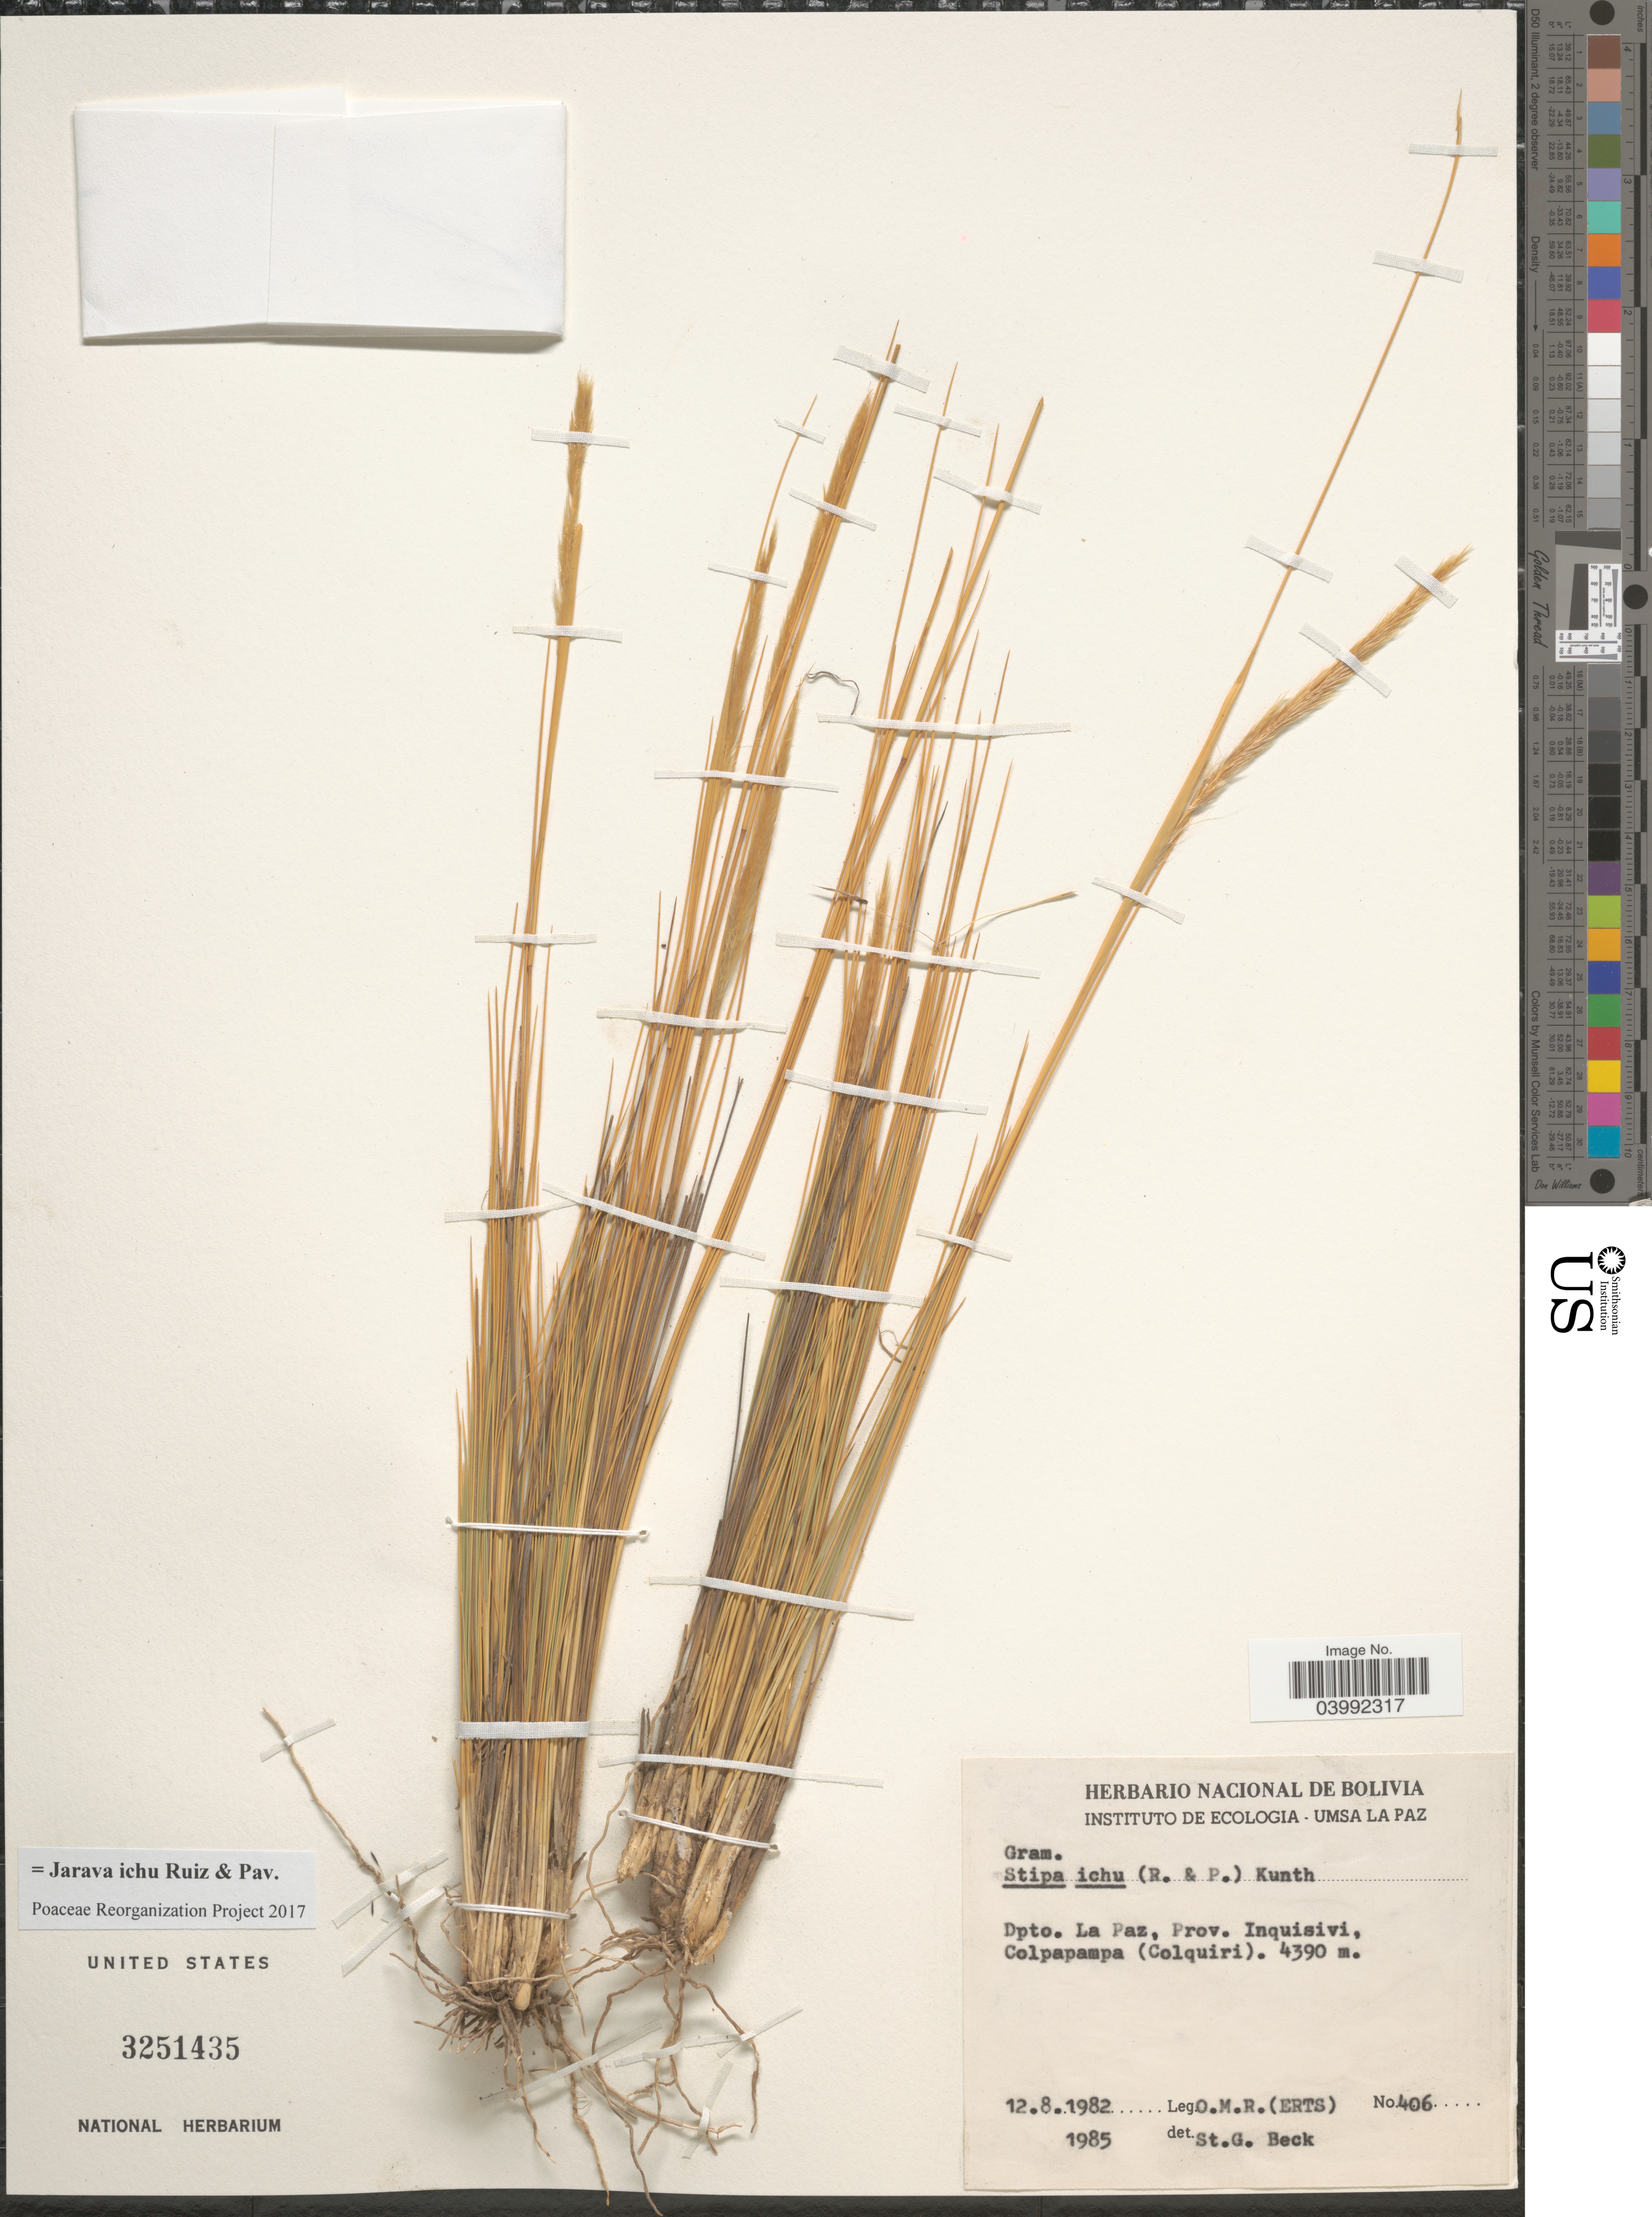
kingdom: Plantae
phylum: Tracheophyta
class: Liliopsida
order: Poales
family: Poaceae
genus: Jarava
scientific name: Jarava ichu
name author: Ruiz & Pav.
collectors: O. M. R.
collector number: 406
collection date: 1982-08-12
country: Bolivia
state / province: La Paz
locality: Dpto. La Paz, Prov. Inquisivi, Colpapampa (Colquiri).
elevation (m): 4390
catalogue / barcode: US 3251435